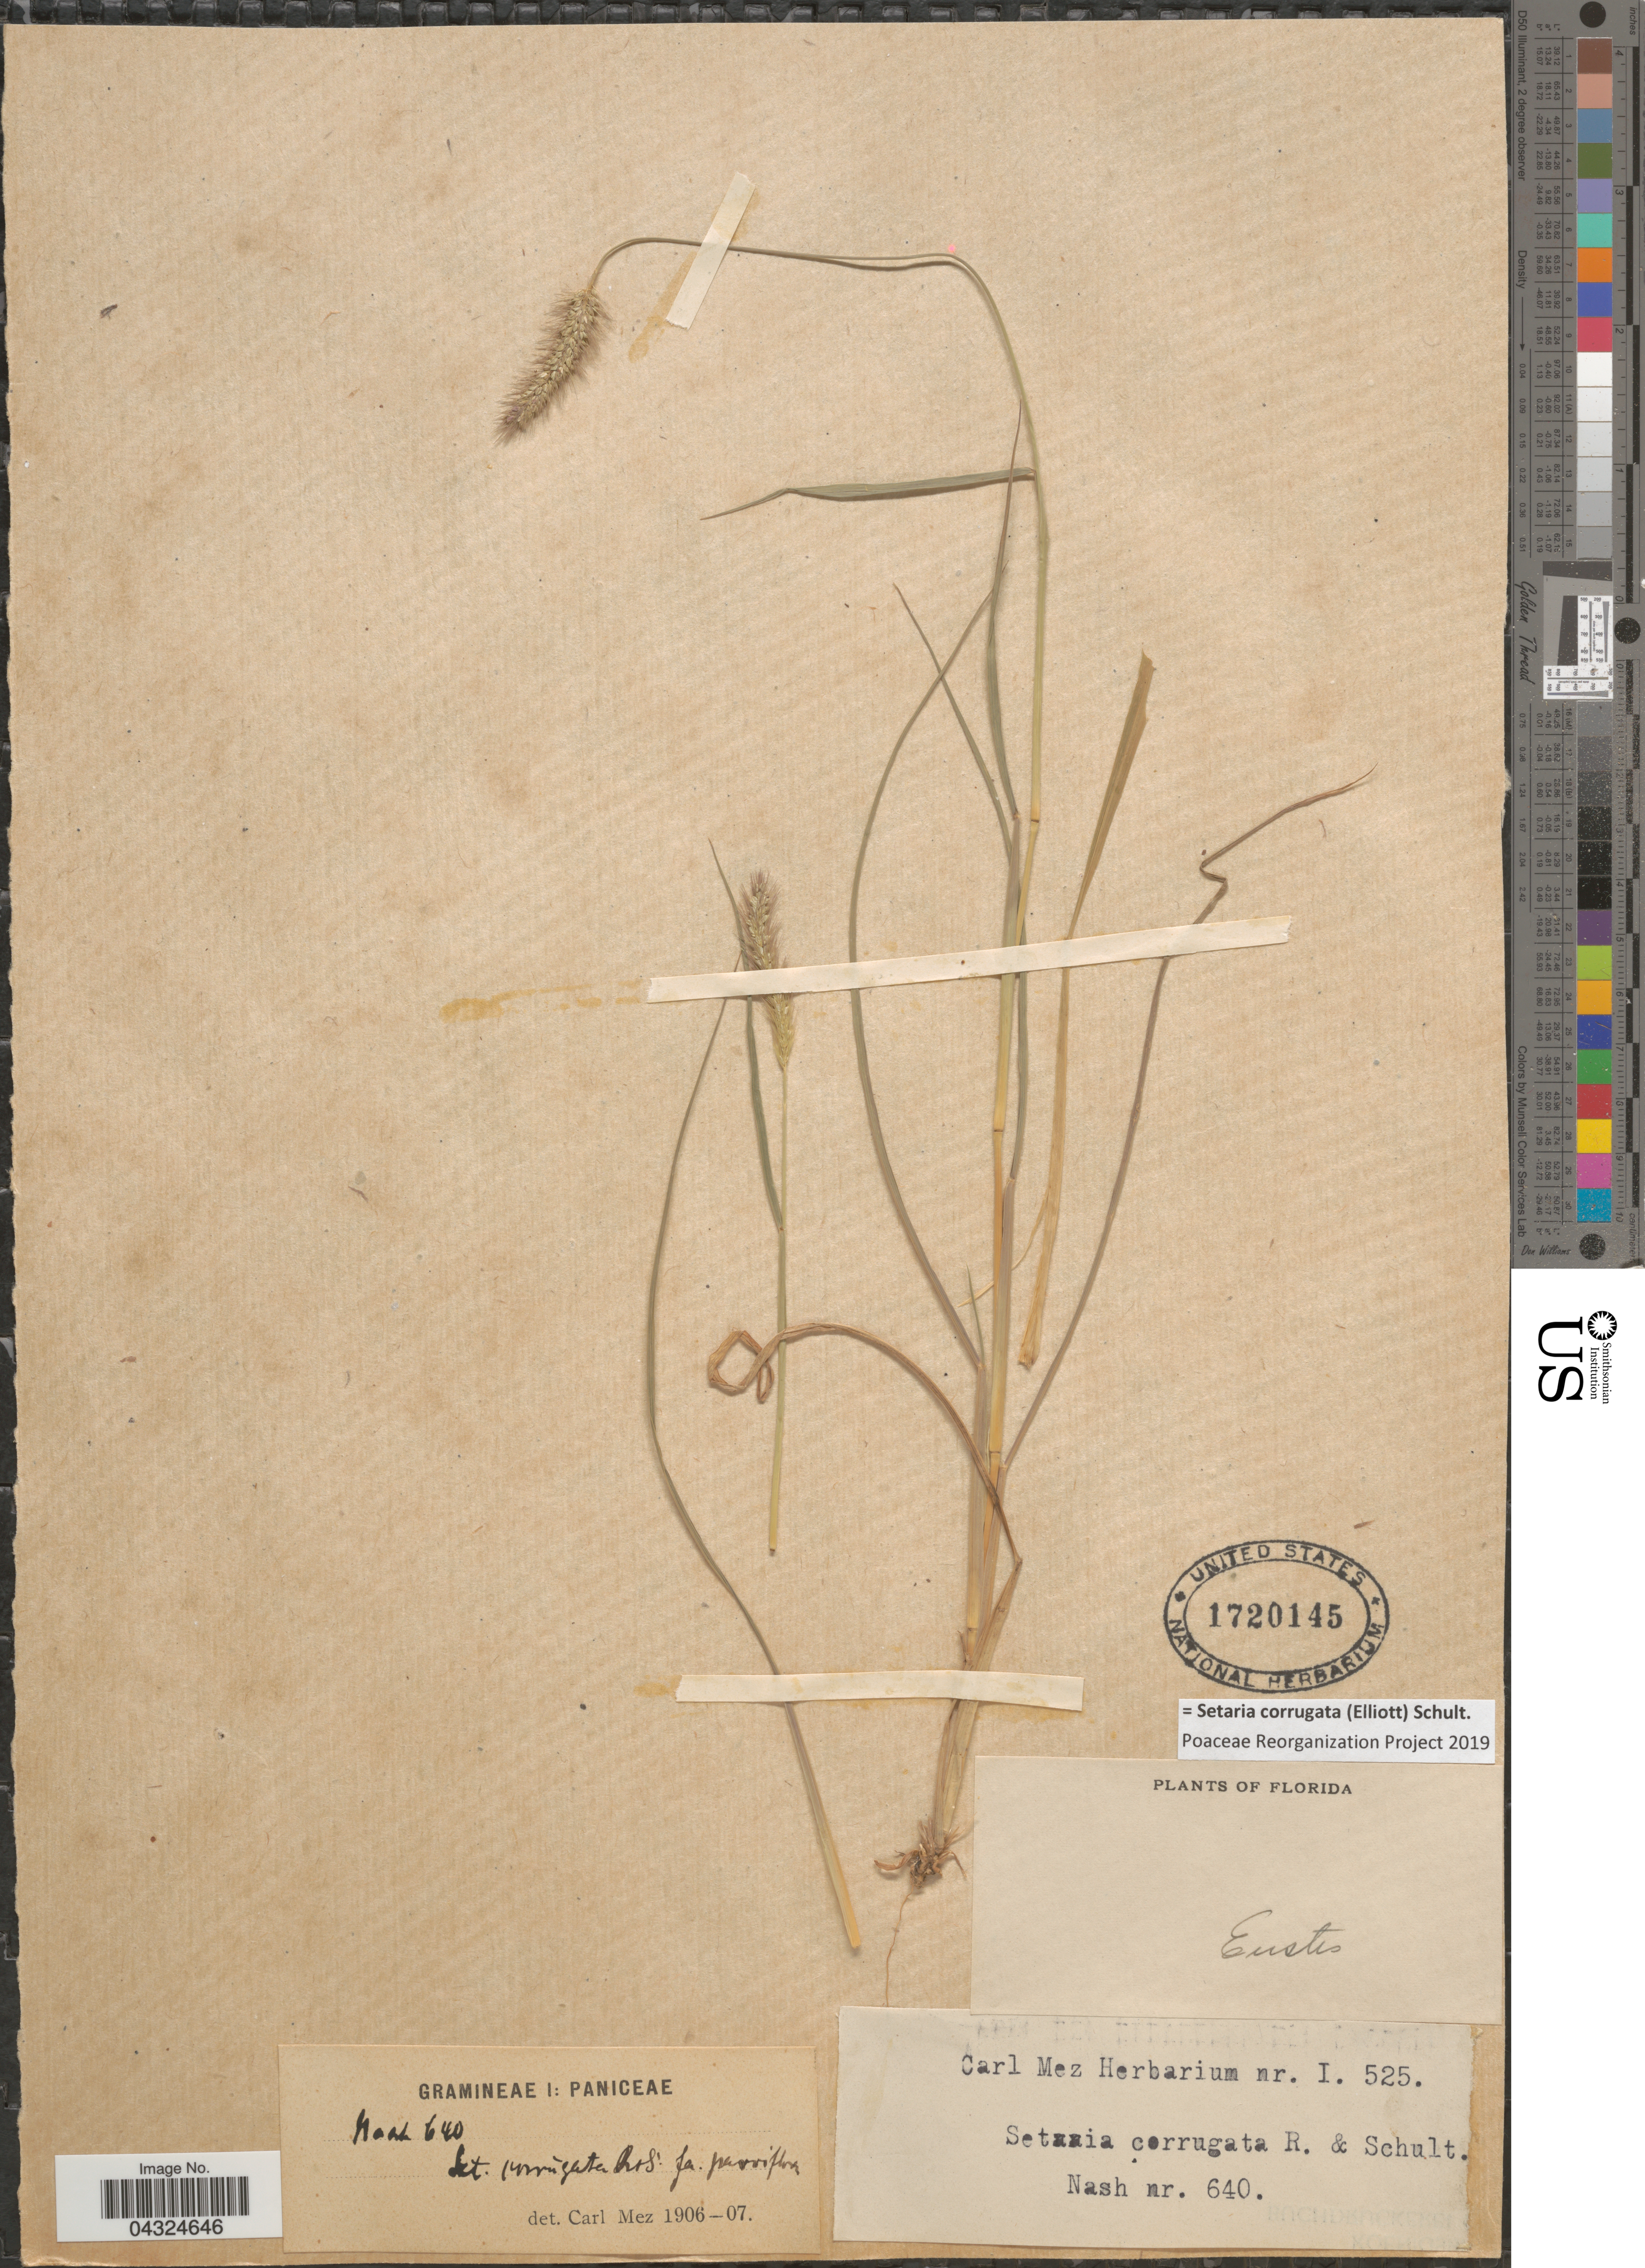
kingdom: Plantae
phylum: Tracheophyta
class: Liliopsida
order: Poales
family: Poaceae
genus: Setaria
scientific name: Setaria corrugata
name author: (Elliott) Schult.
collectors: -- Nash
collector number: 640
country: United States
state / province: Florida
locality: Eustis.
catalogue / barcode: US 1720145